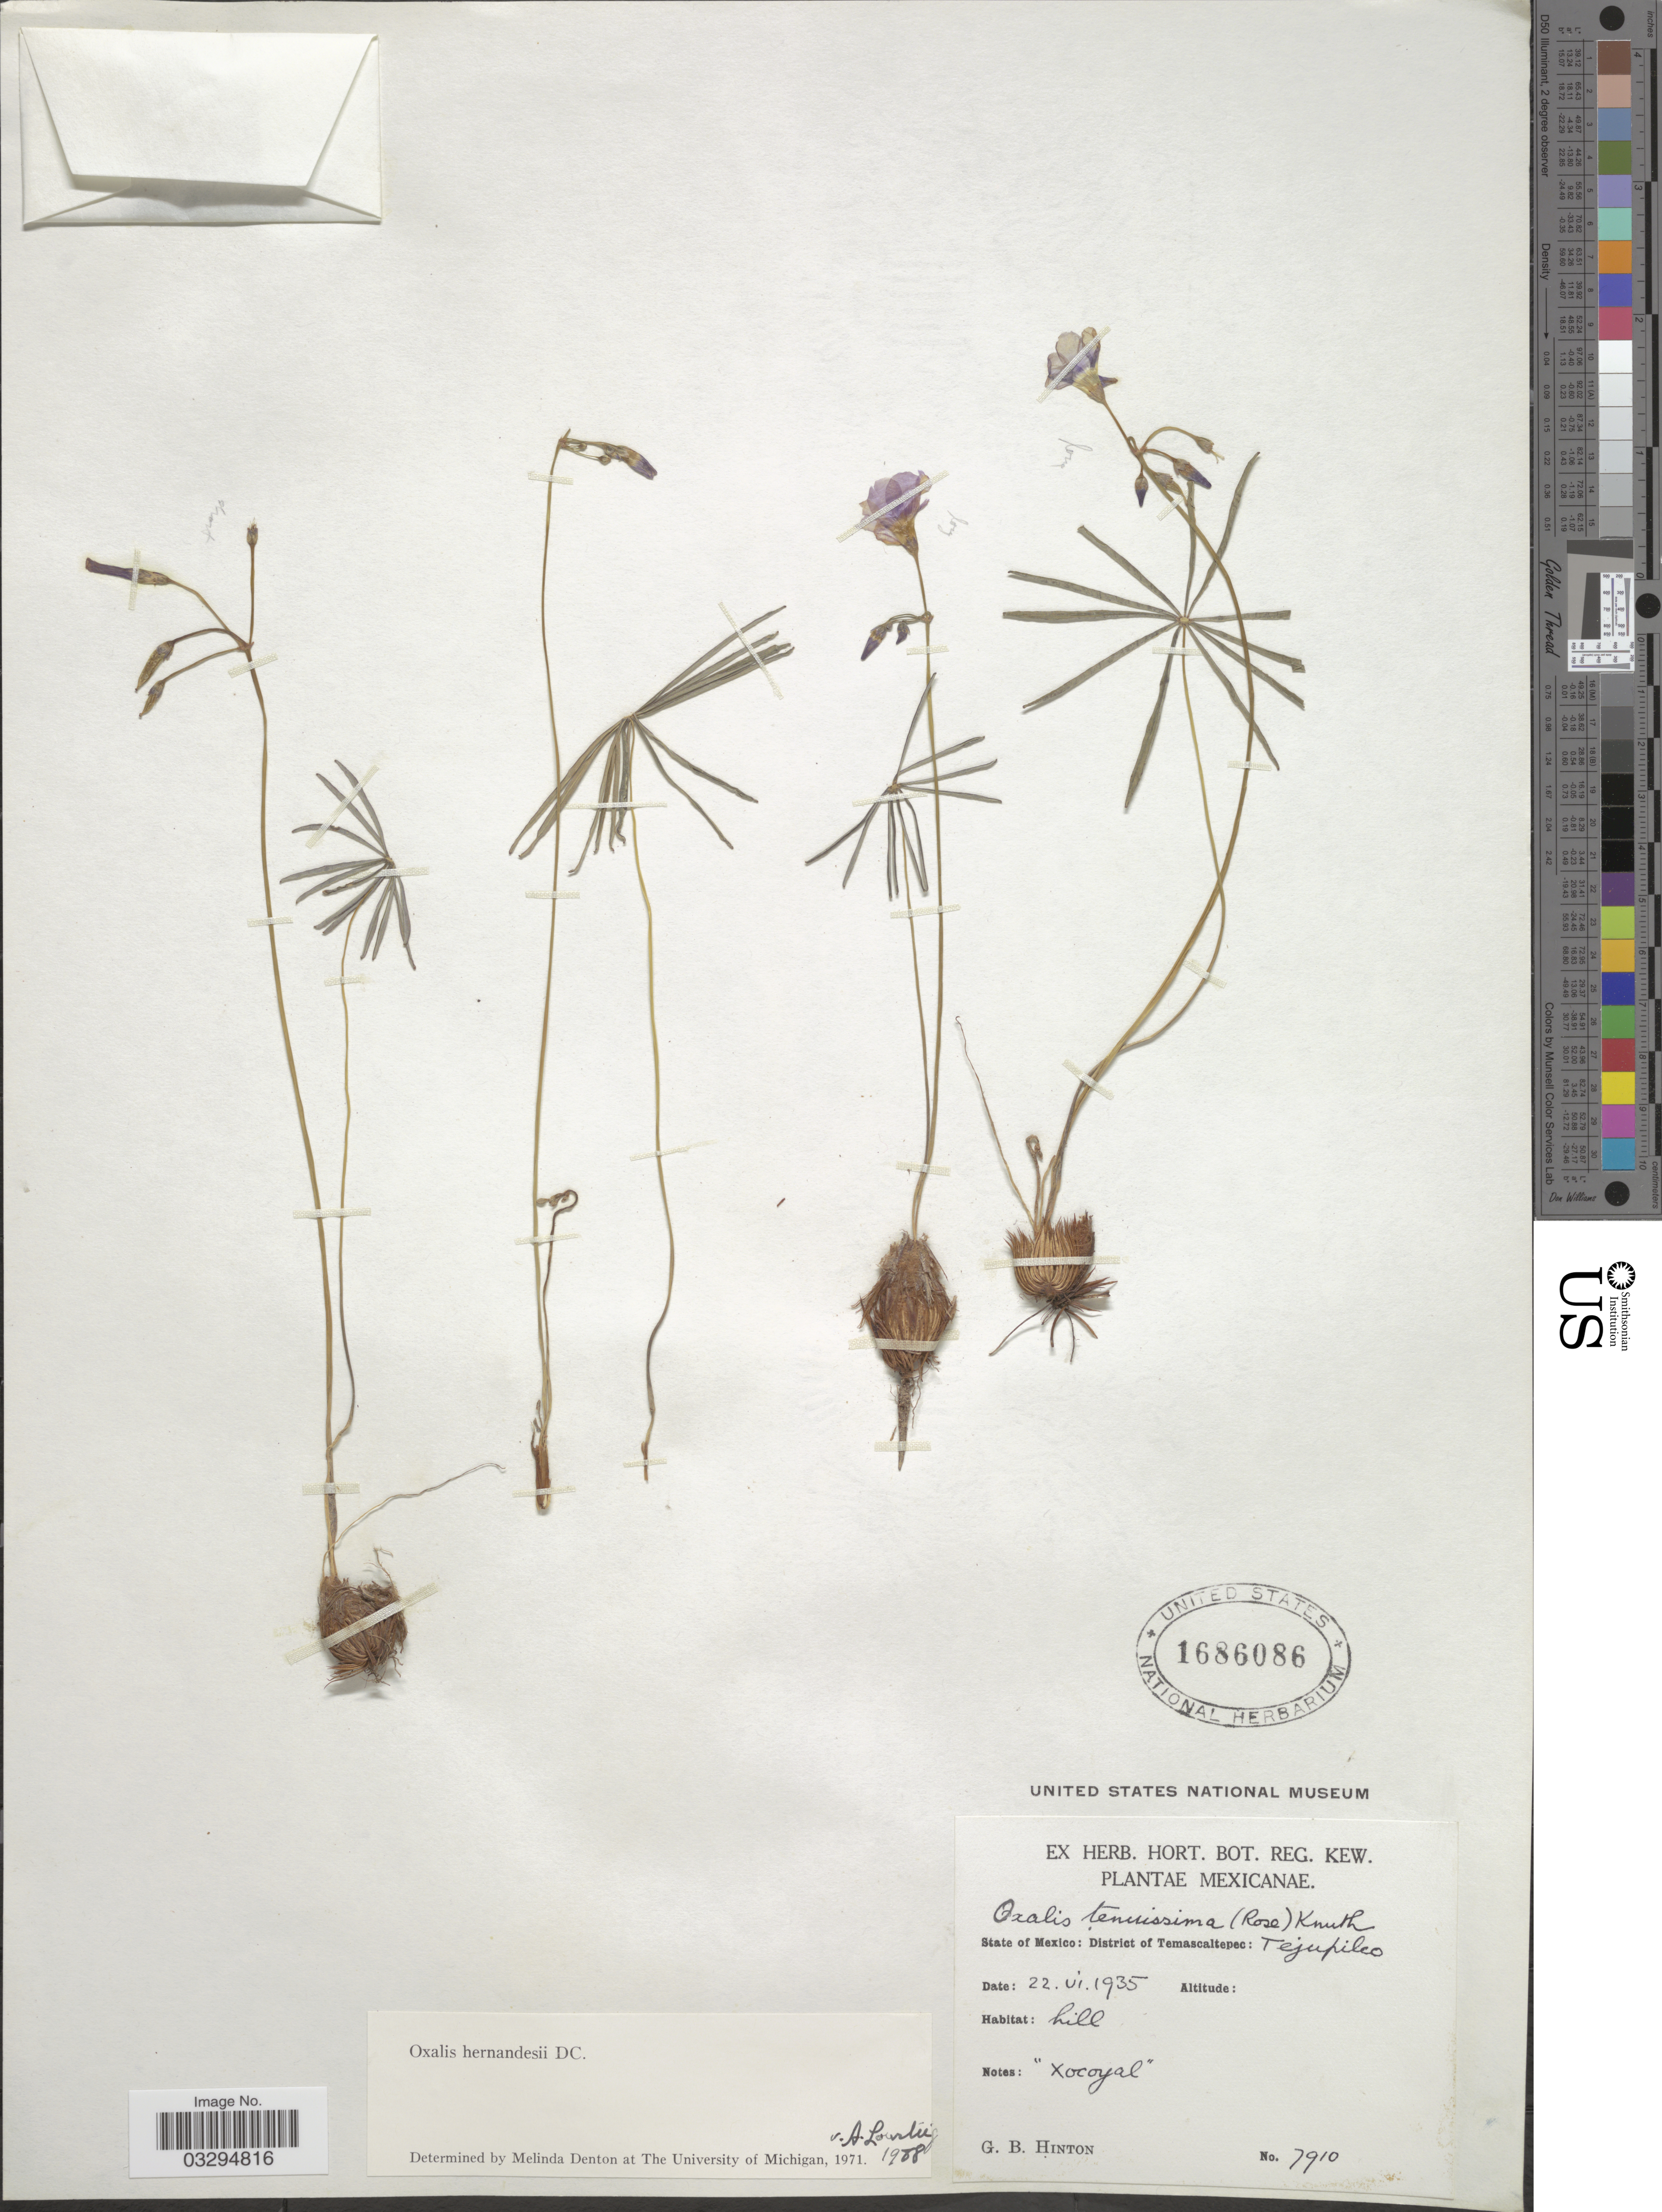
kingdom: Plantae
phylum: Tracheophyta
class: Magnoliopsida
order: Oxalidales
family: Oxalidaceae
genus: Oxalis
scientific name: Oxalis hernandezii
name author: Moc. & Sessé ex DC.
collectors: G. B. Hinton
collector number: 7910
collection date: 1935-06-22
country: Mexico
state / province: México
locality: District of Temascaltepec: Tejupilco.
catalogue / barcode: US 1686086